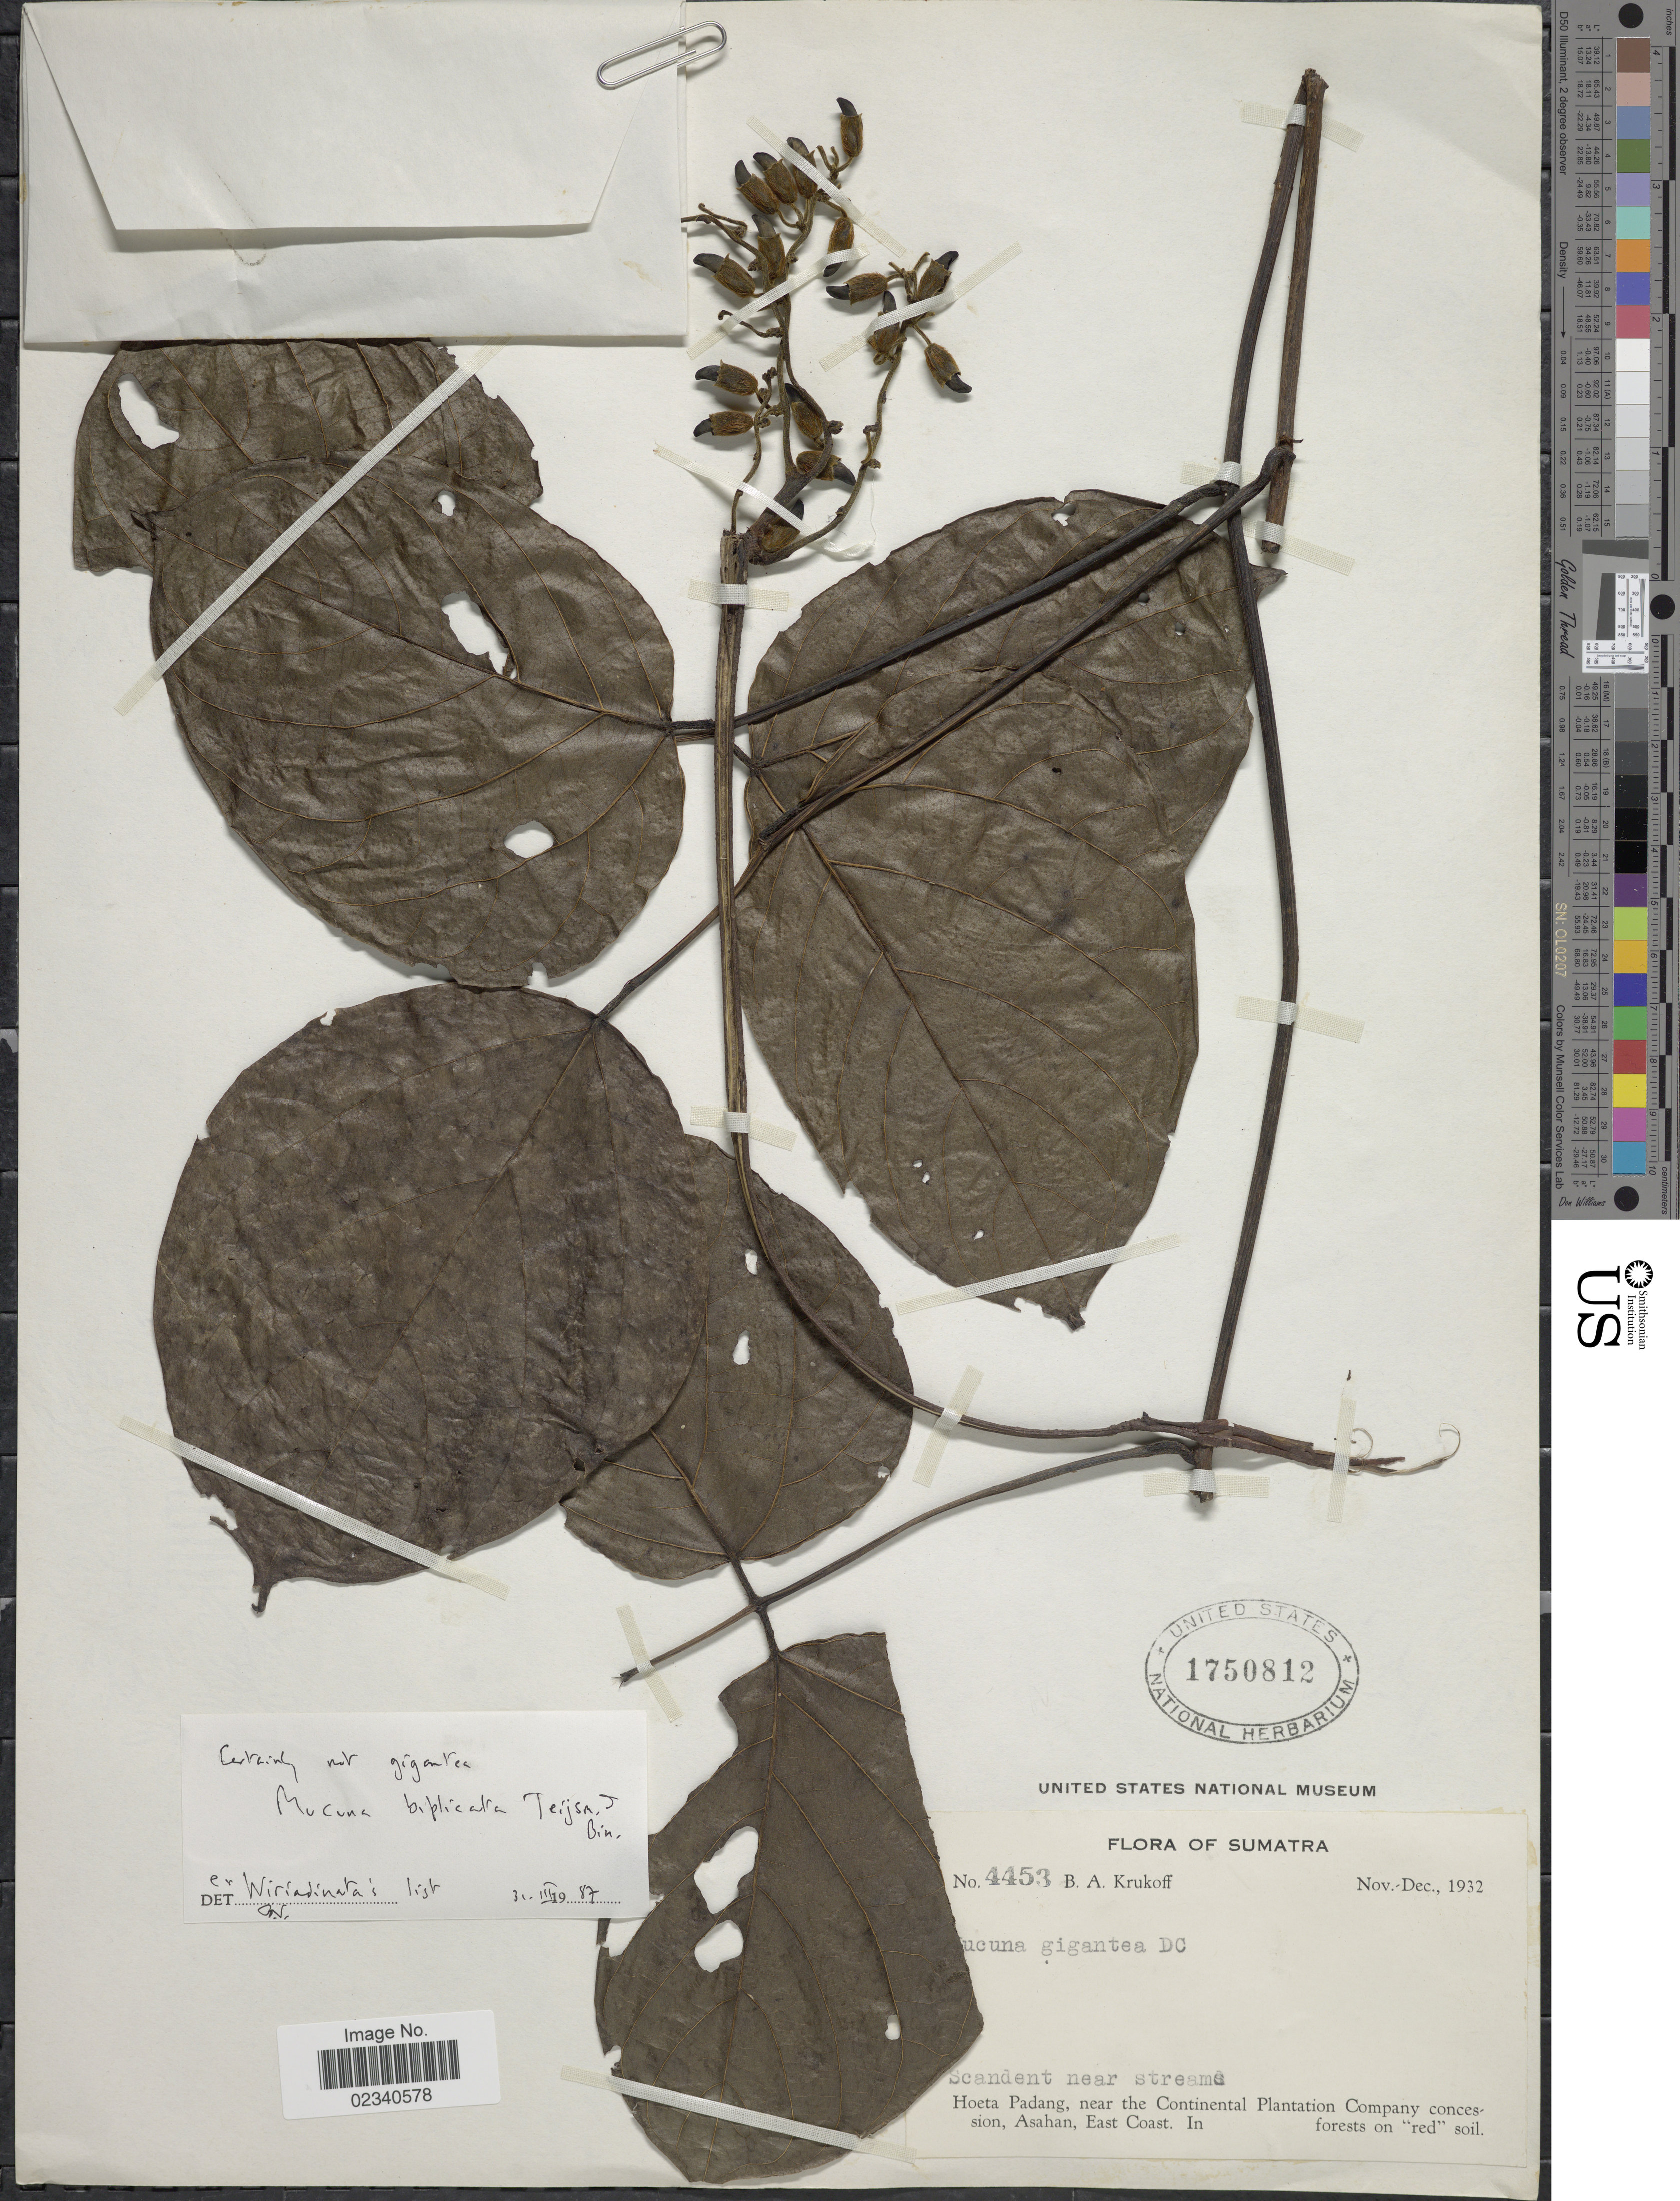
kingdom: Plantae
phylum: Tracheophyta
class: Magnoliopsida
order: Fabales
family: Fabaceae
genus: Mucuna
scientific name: Mucuna biplicata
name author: Teijsm. & Binn.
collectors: B. A. Krukoff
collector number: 4453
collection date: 1932-11/1932-12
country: Indonesia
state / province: Sumatra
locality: Hoeta Padang, near the Continental Plantation Company concession, Asahan, East Coast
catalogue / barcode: US 1750812